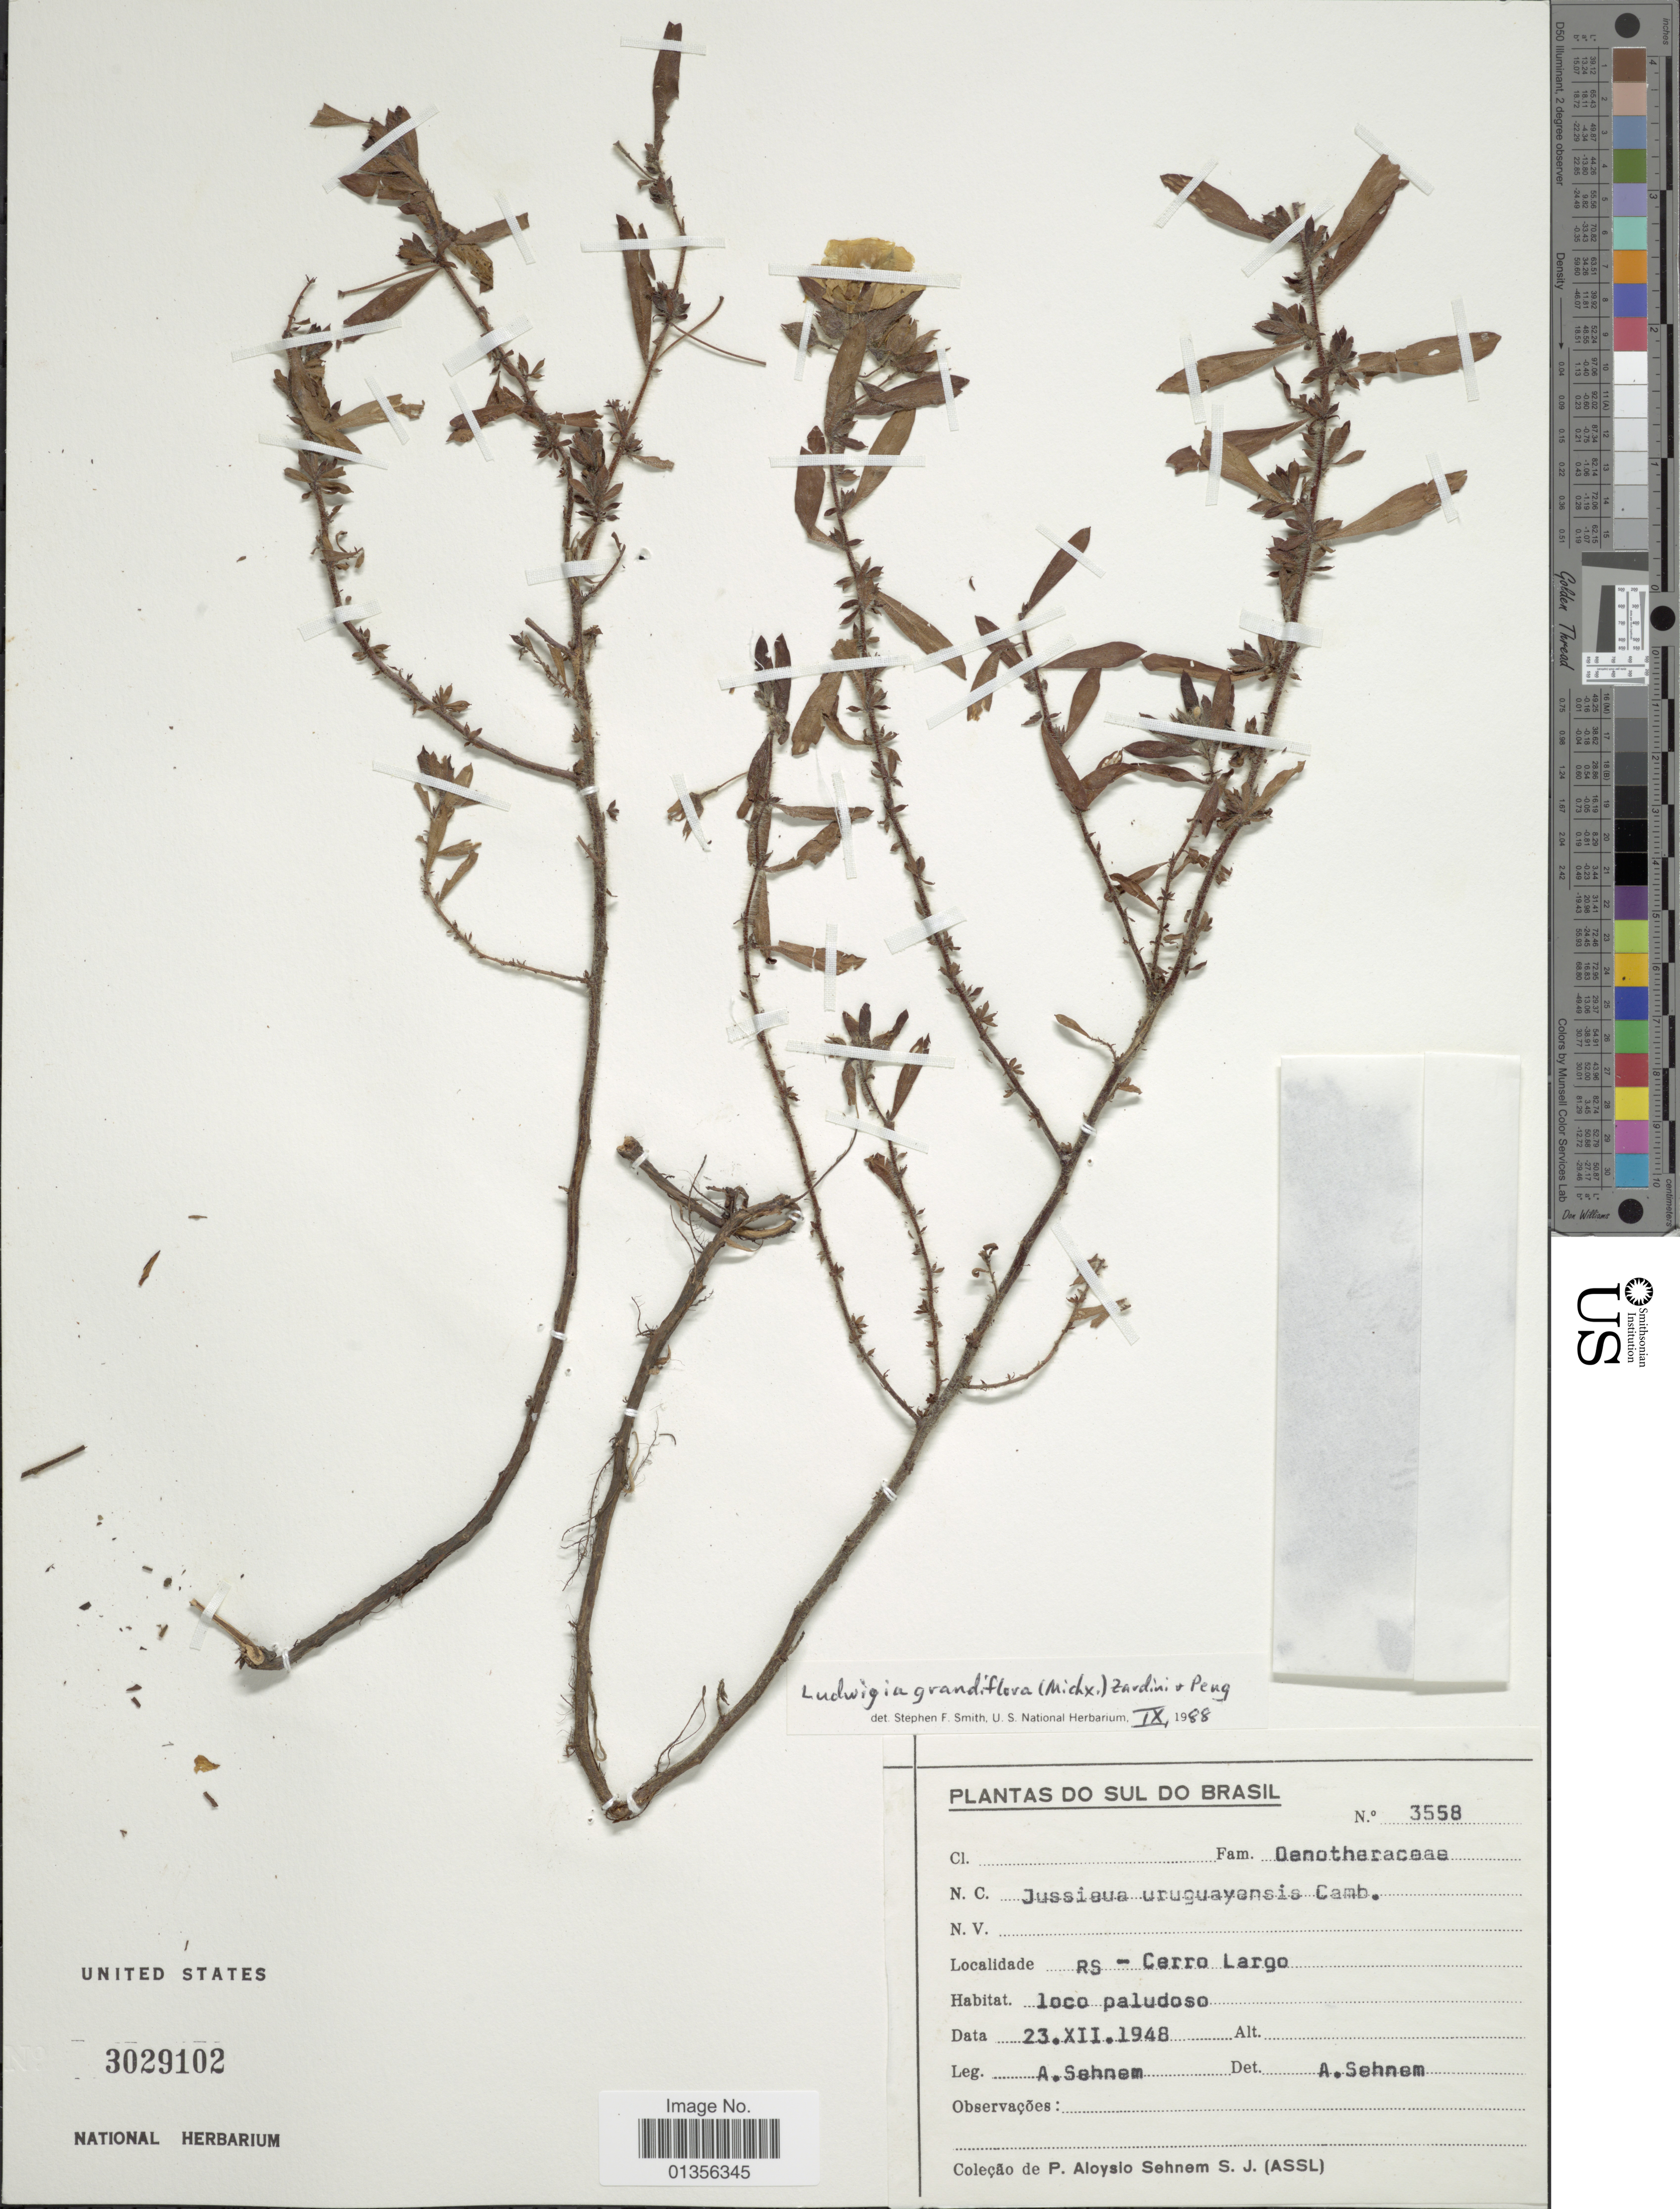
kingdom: Plantae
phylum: Tracheophyta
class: Magnoliopsida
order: Myrtales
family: Onagraceae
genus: Ludwigia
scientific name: Ludwigia grandiflora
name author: (Michx.) Greuter & Burdet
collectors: Bro. A. Sehnem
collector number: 3558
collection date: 1948-12-23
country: Uruguay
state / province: Cerro Largo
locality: RS - Cerro Largo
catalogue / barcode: US 3029102